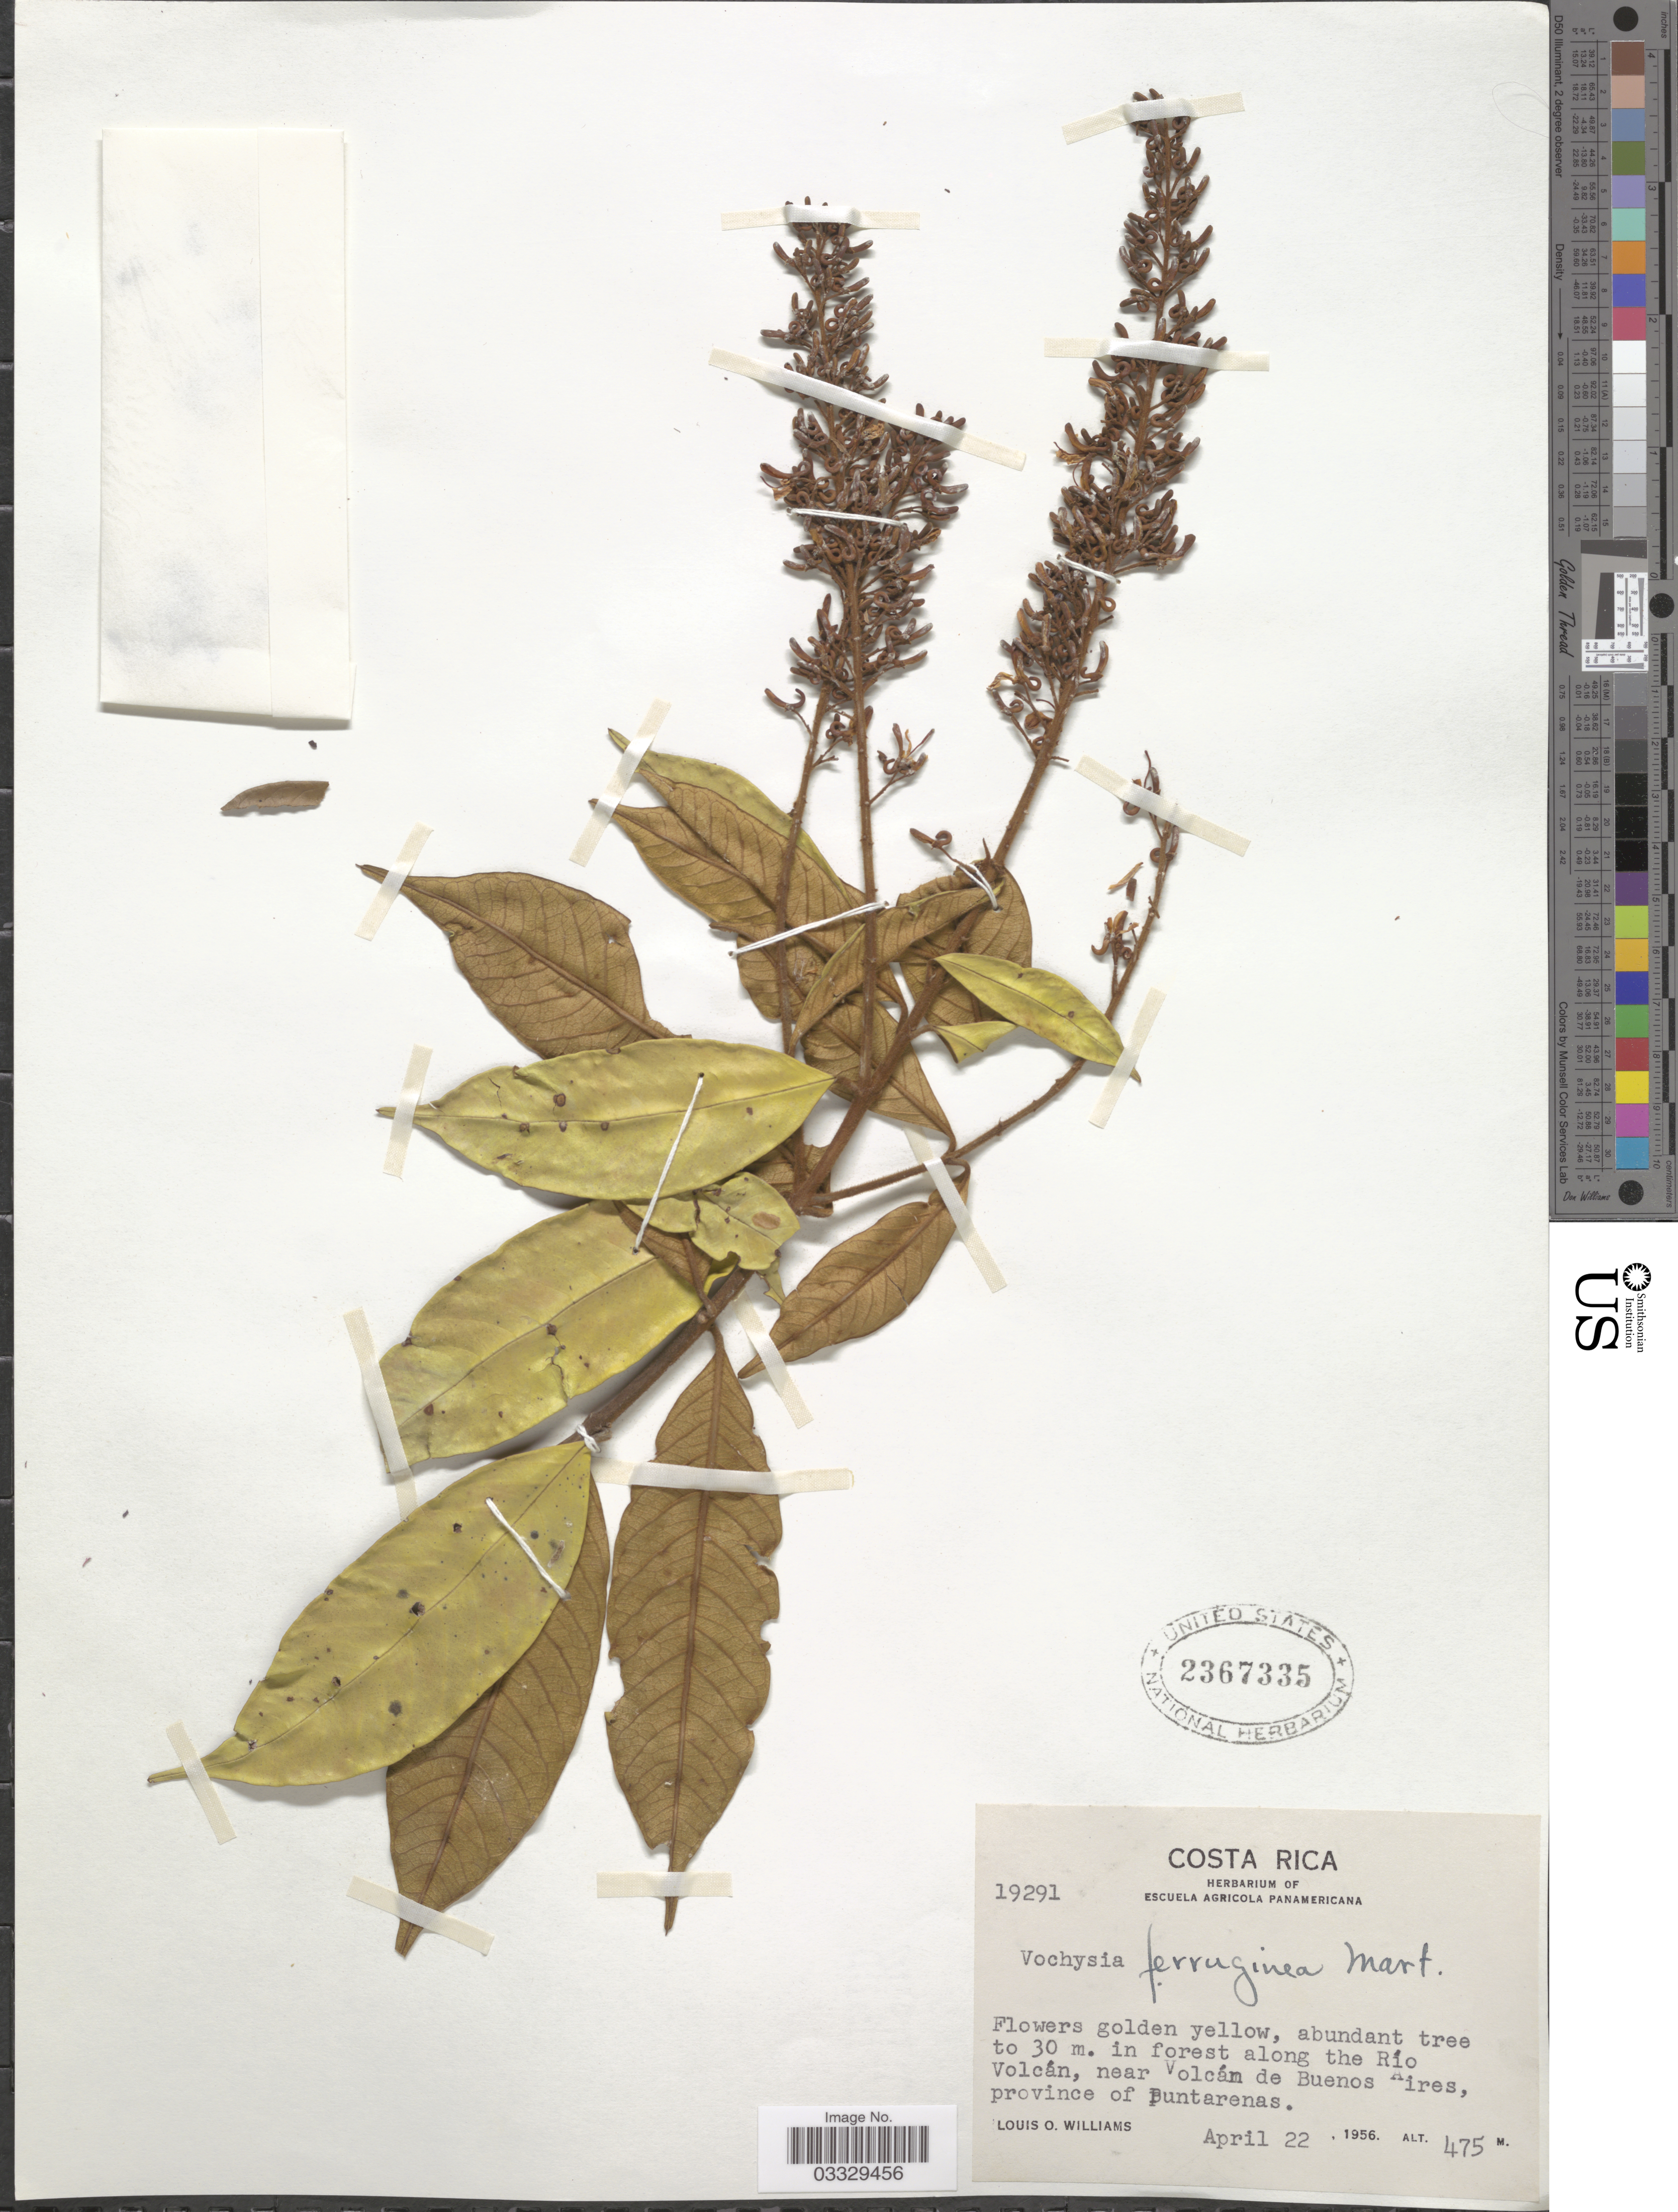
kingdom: Plantae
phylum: Tracheophyta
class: Magnoliopsida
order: Myrtales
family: Vochysiaceae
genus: Vochysia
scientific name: Vochysia ferruginea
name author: Mart.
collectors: L. O. Williams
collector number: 19291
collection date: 1956-04-22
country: Costa Rica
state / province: Puntarenas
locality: In forest along the Río Volcán, near Volcán de Buenos Aires.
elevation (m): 475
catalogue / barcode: US 2367335